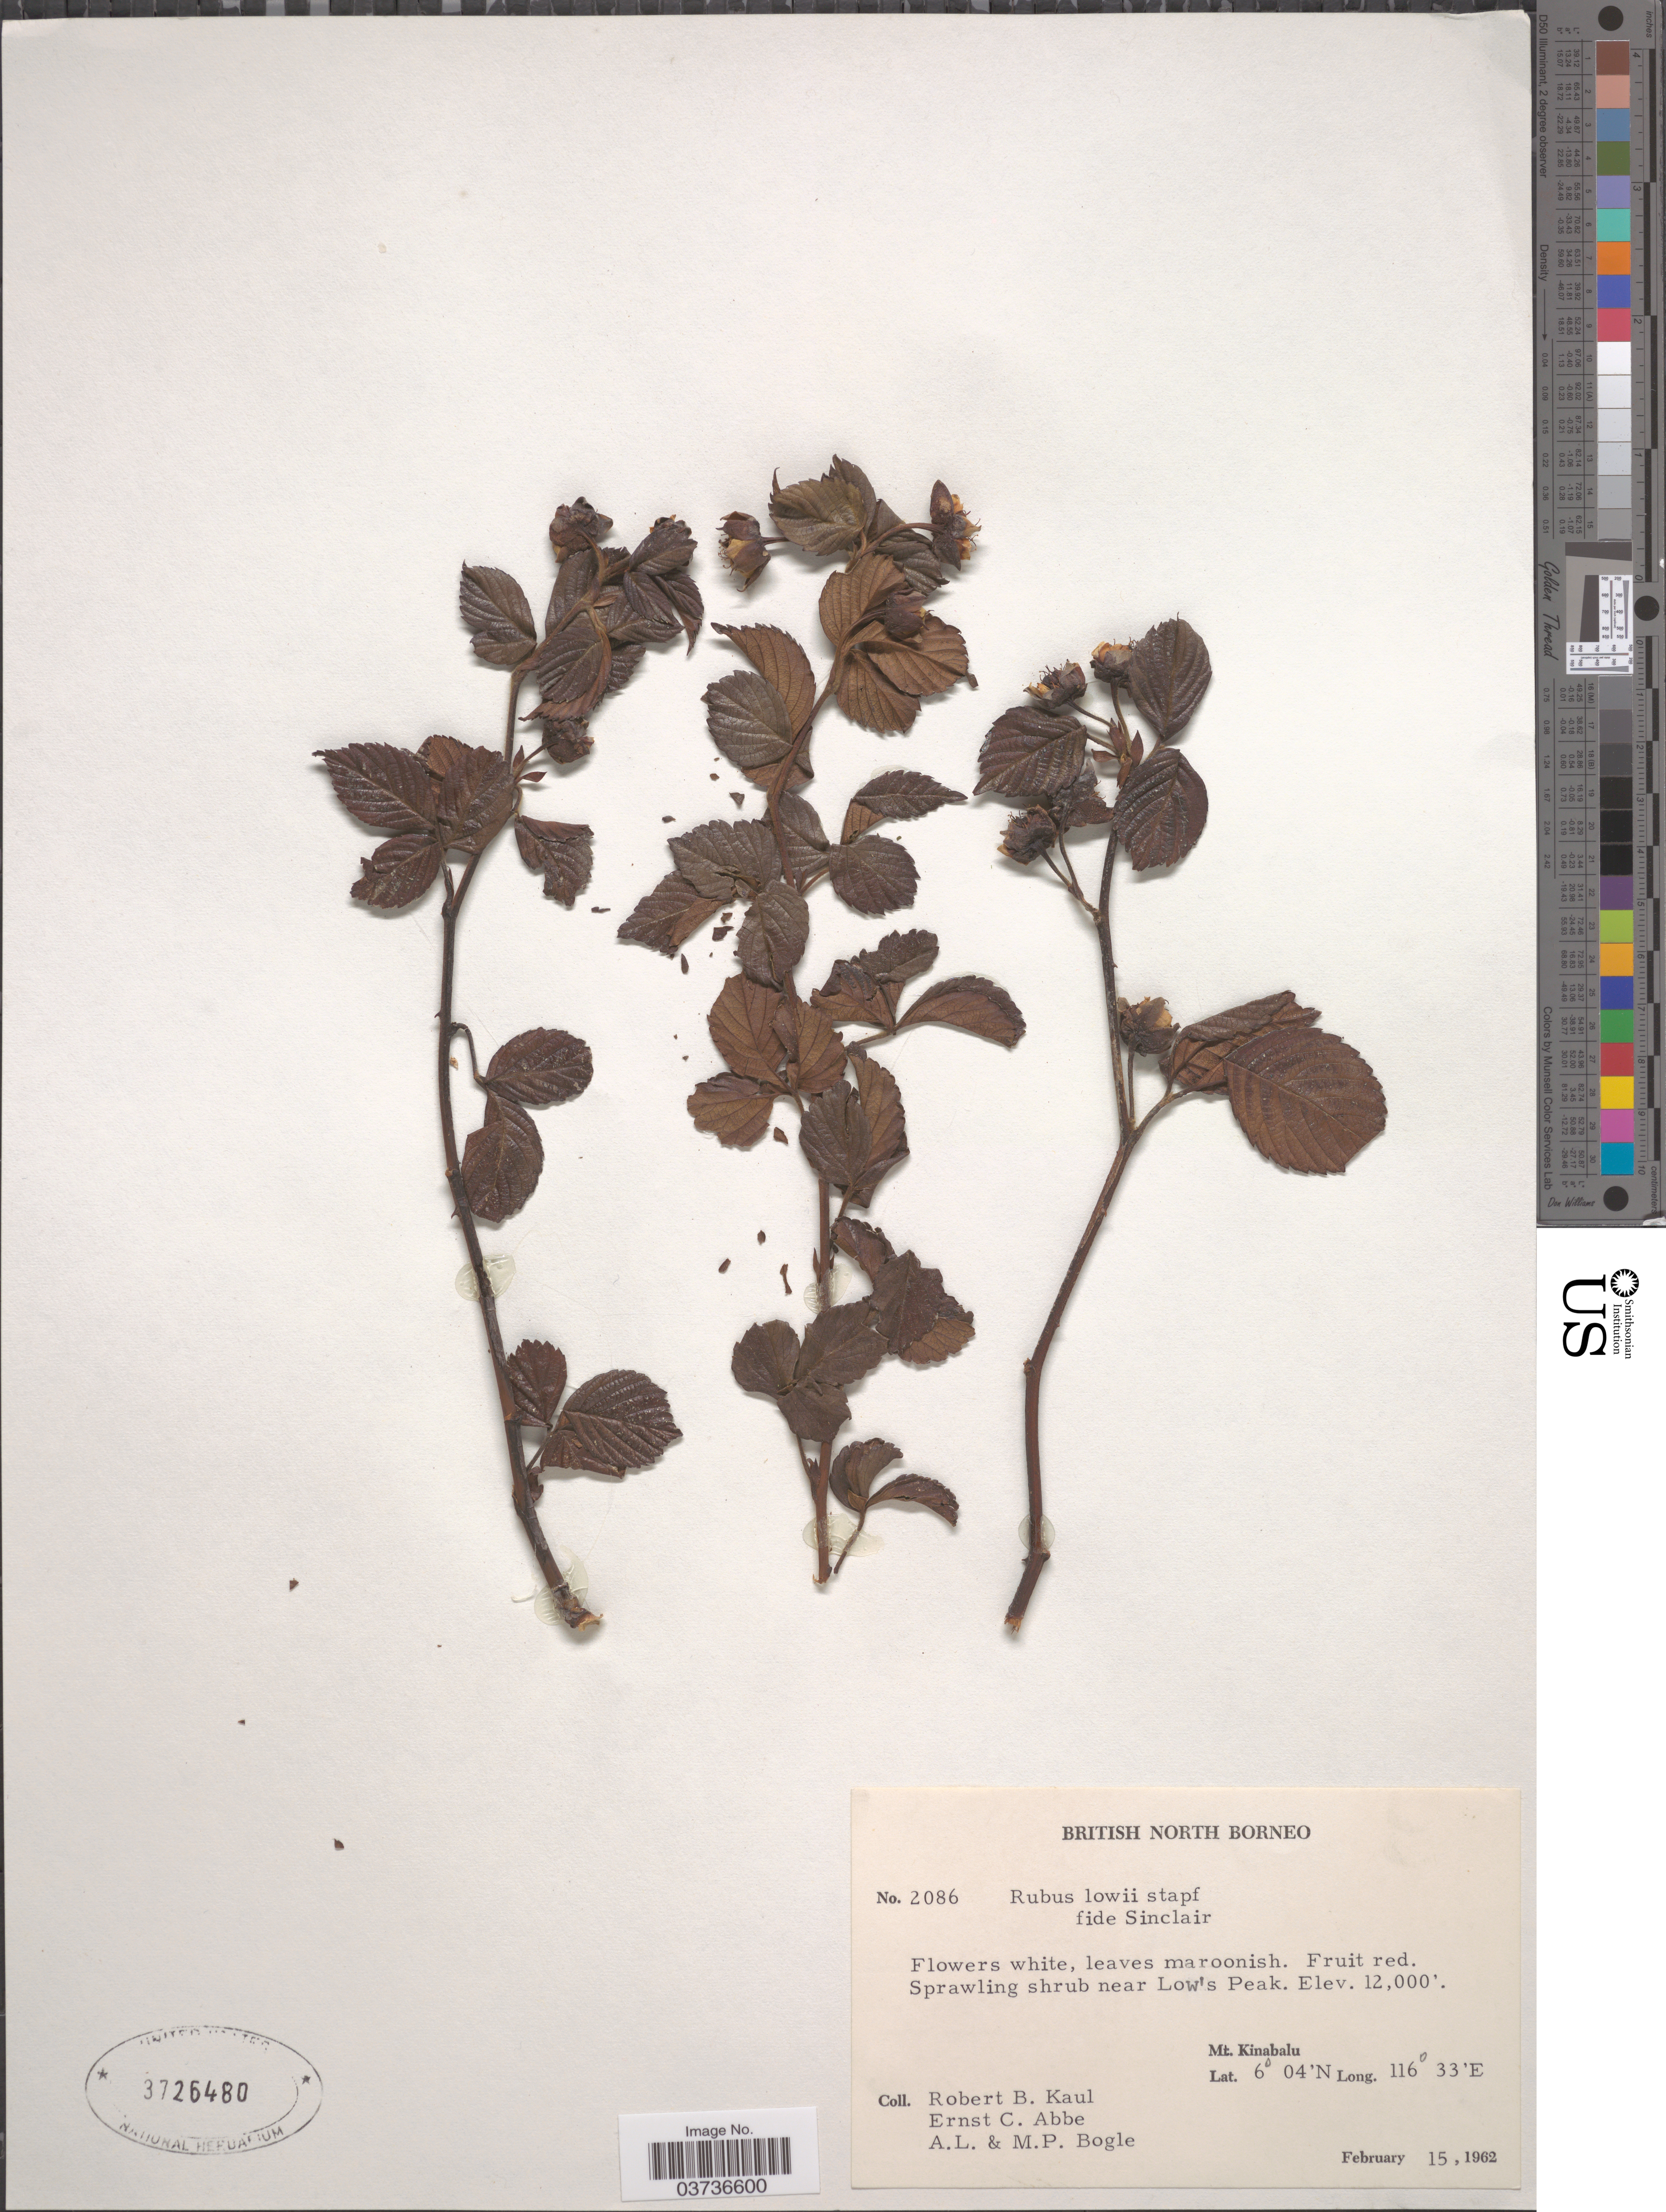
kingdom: Plantae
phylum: Tracheophyta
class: Magnoliopsida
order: Rosales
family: Rosaceae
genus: Rubus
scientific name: Rubus lowii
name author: Stapf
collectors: R. Kaul, E. C. Abbe, Bogle, A.L. & M. Bogle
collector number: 2086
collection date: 1962-02-15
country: Malaysia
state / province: Sabah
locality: British North Borneo. Near Low's Peak. Mt. Kinabalu.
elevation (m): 3658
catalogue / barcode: US 3726480